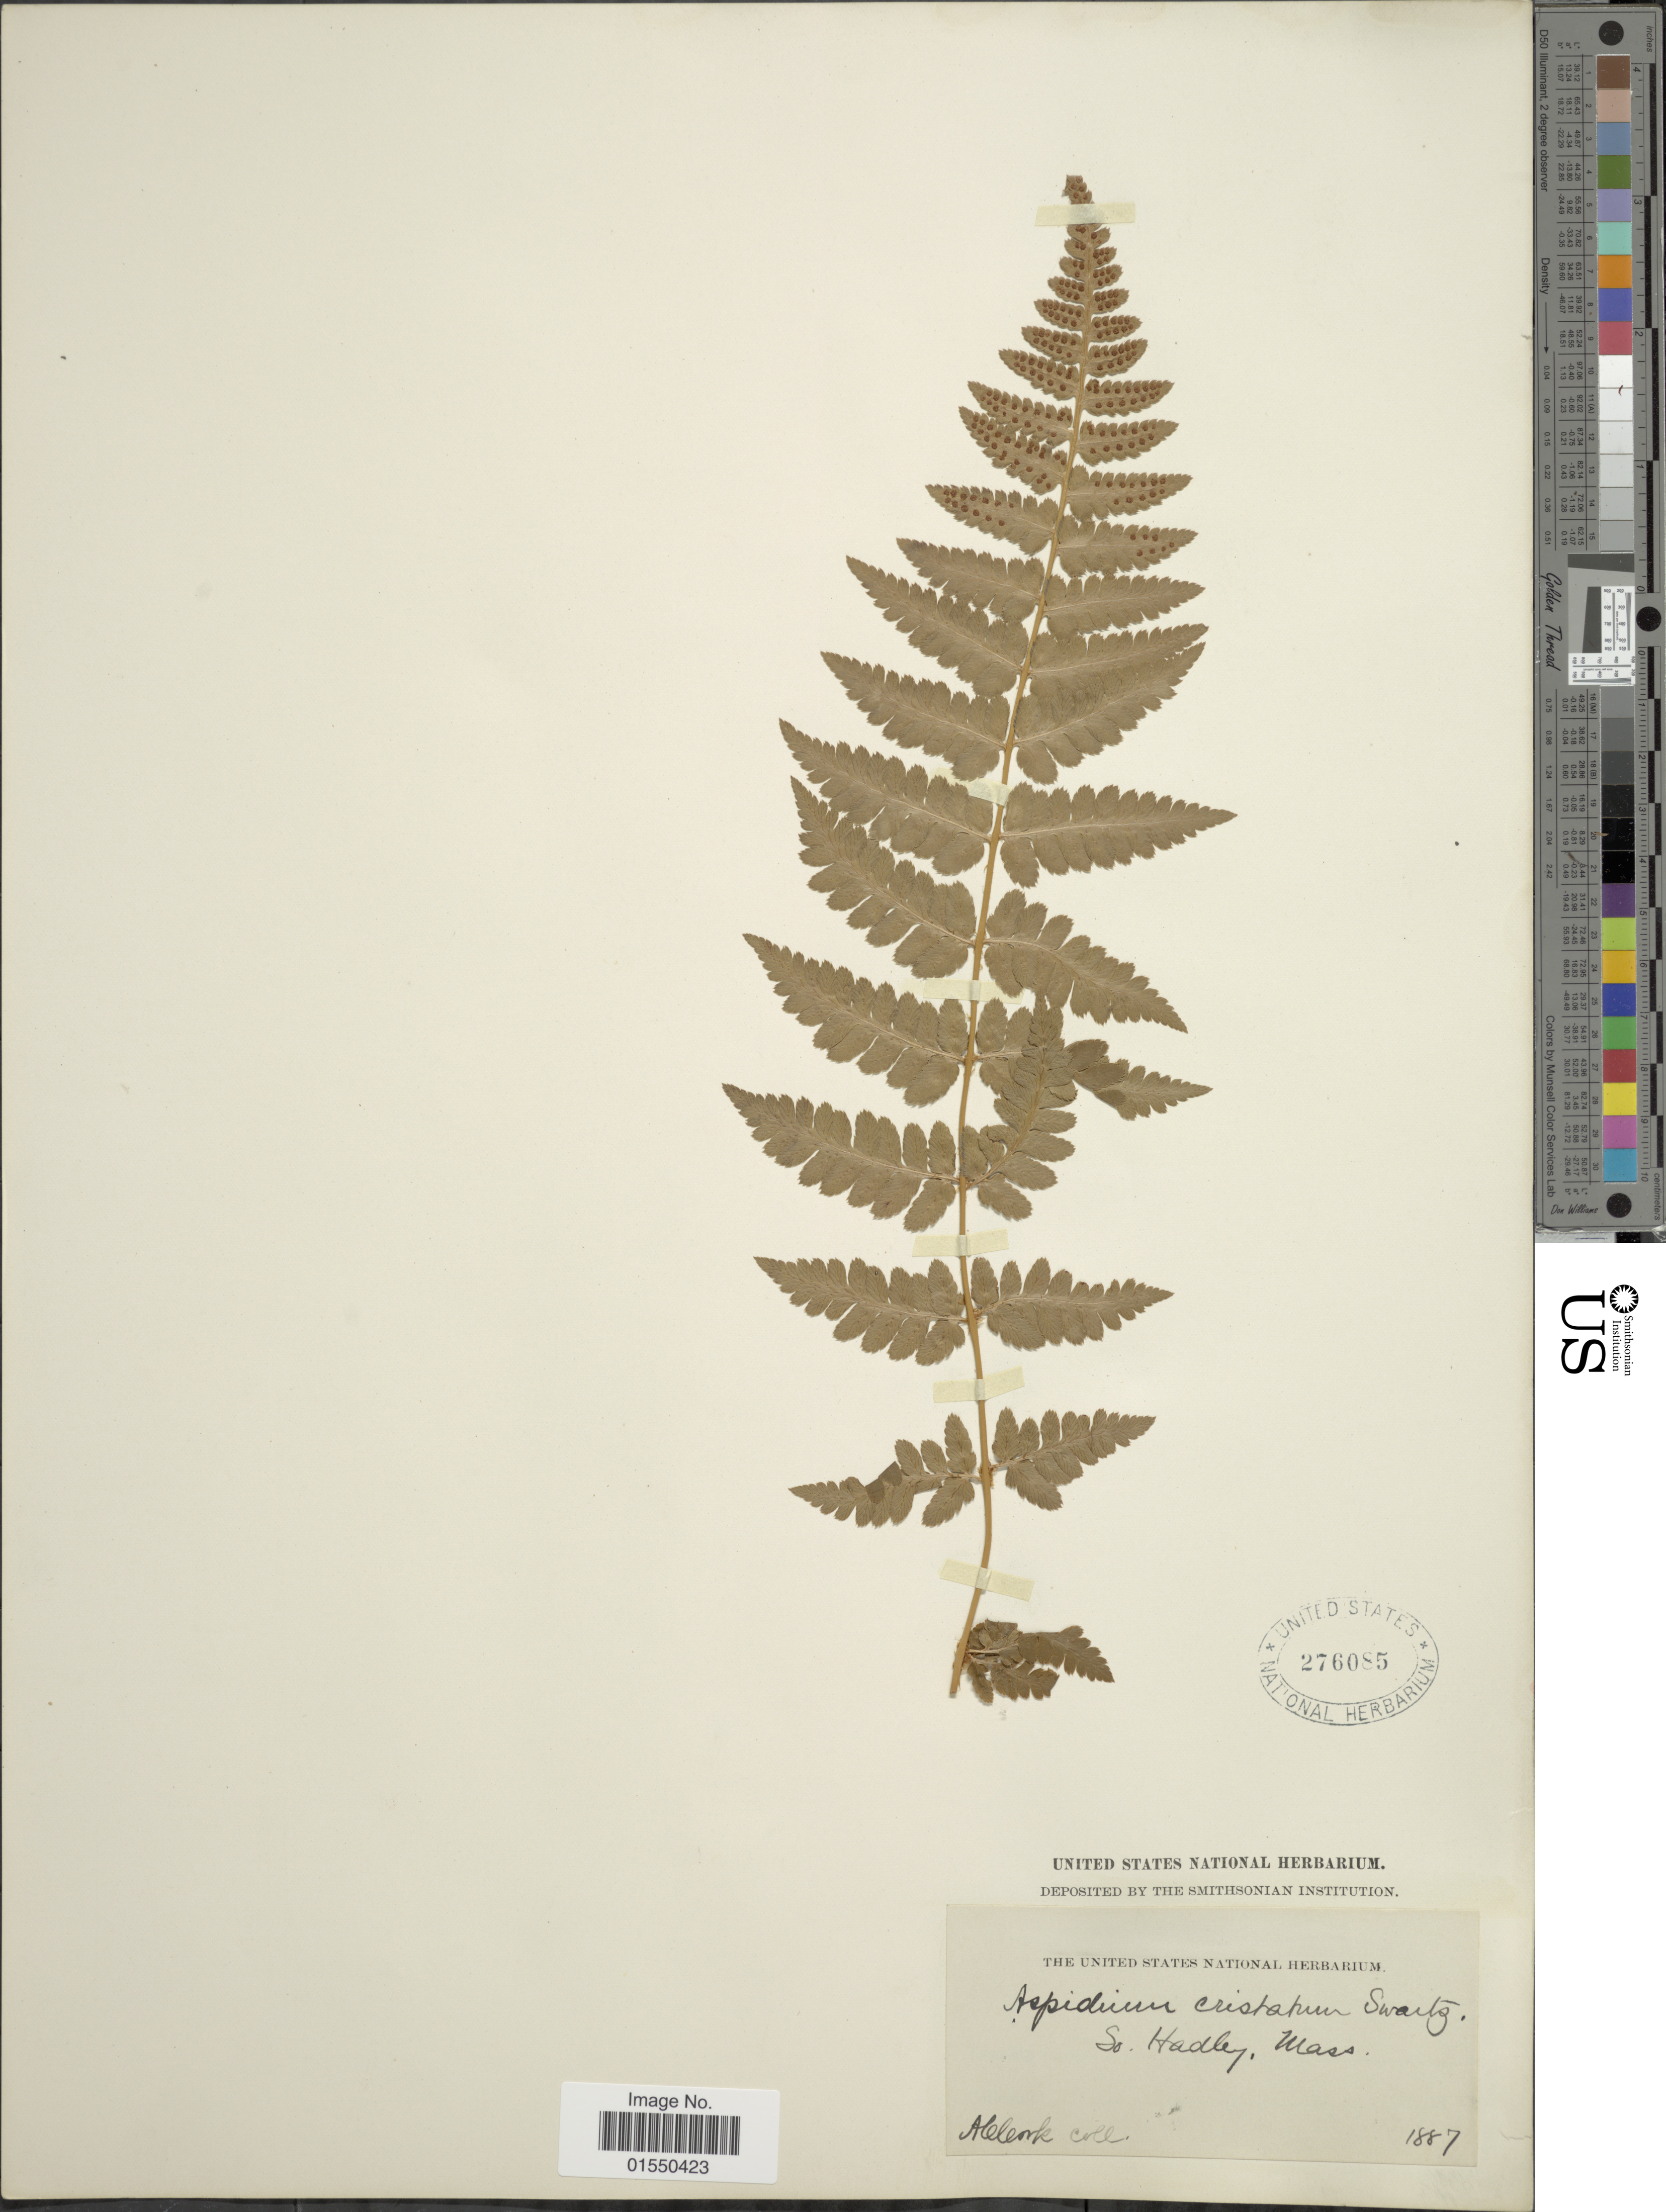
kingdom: Plantae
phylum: Tracheophyta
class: Polypodiopsida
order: Polypodiales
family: Dryopteridaceae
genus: Dryopteris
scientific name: Dryopteris cristata var. spinulosa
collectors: A. Cook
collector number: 1887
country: United States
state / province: Massachusetts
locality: So Hadley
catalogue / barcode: US 276085